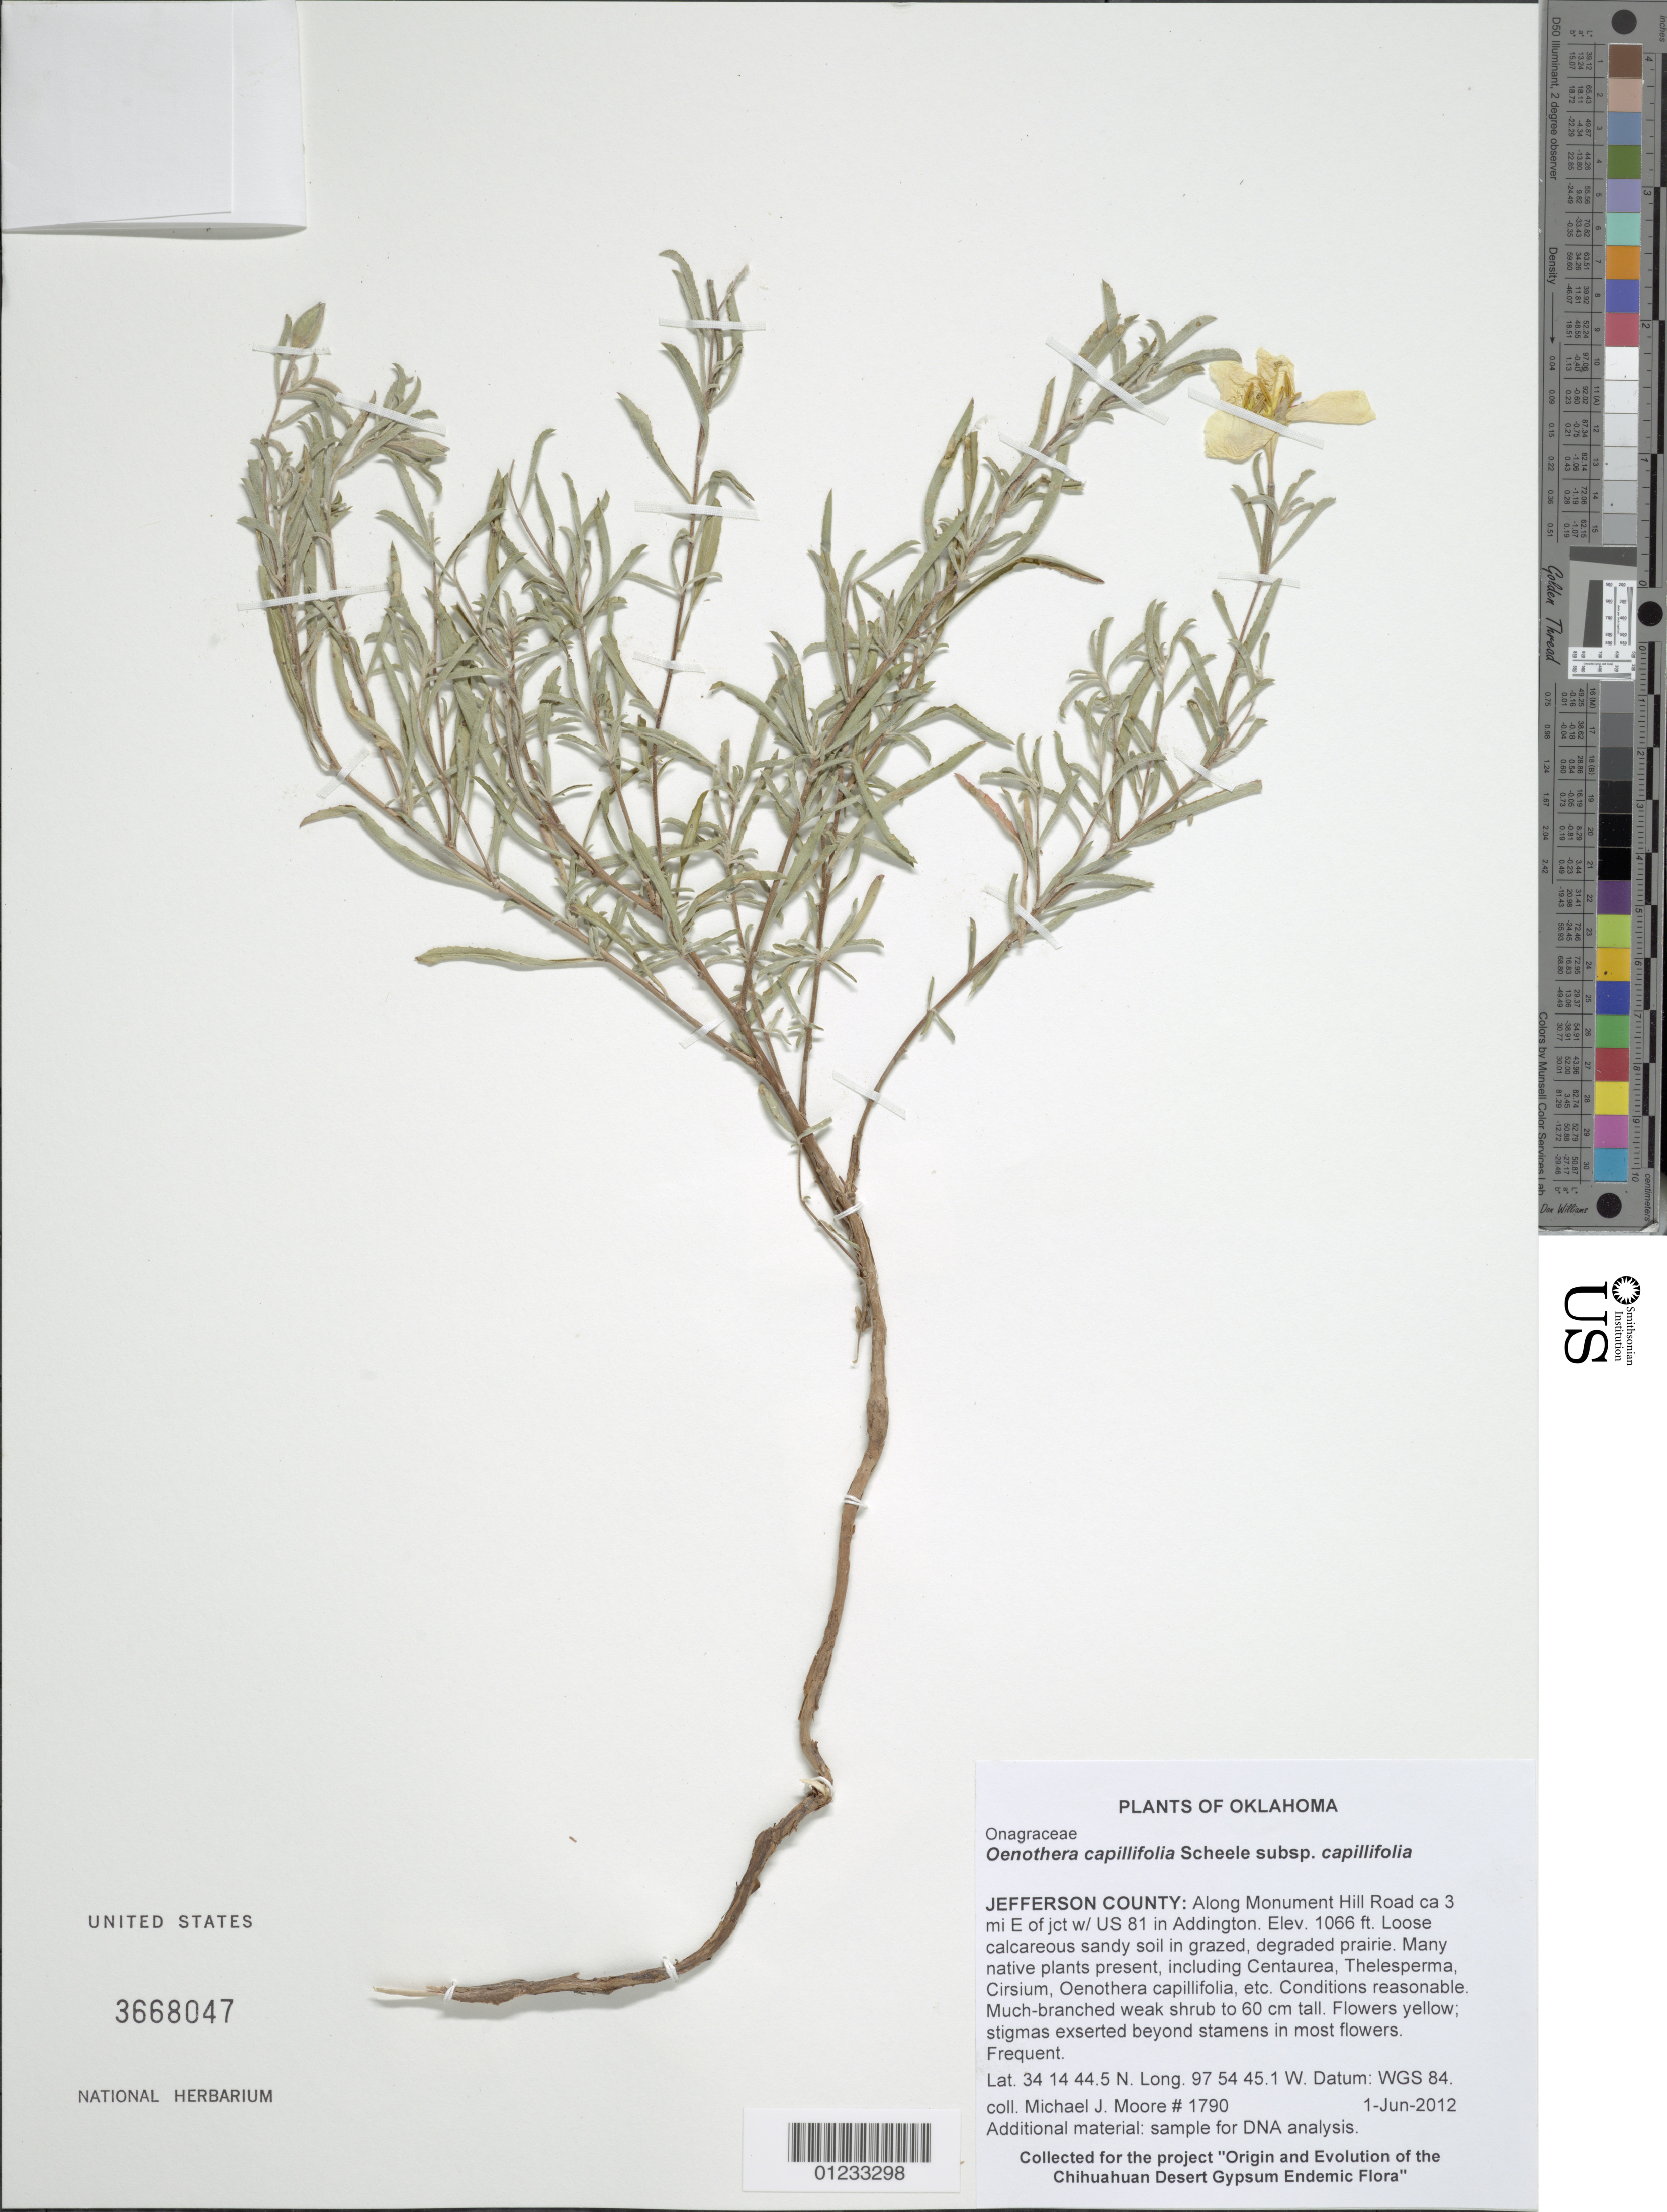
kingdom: Plantae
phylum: Tracheophyta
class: Magnoliopsida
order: Myrtales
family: Onagraceae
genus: Oenothera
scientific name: Oenothera capillifolia subsp. berlandieri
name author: (Spach) W.L. Wagner & Hoch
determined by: Wagner, W. L., (BOT), Smithsonian Institution - National Museum of Natural History (UNITED STATES)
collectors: M. J. Moore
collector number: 1790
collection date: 2008-05-31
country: United States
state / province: Oklahoma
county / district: Jefferson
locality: Along Monument Hill Road ca 3 mi E of jct w/ US 81 in Addington.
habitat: Loose calcareous sandy soil in grazed, degraded prairie. Many native plants present, including Centaurea, Thelesperma, Cirsium, Oenothera capillifolia, etc. Conditions reasonable.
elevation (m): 325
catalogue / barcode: US 3668047